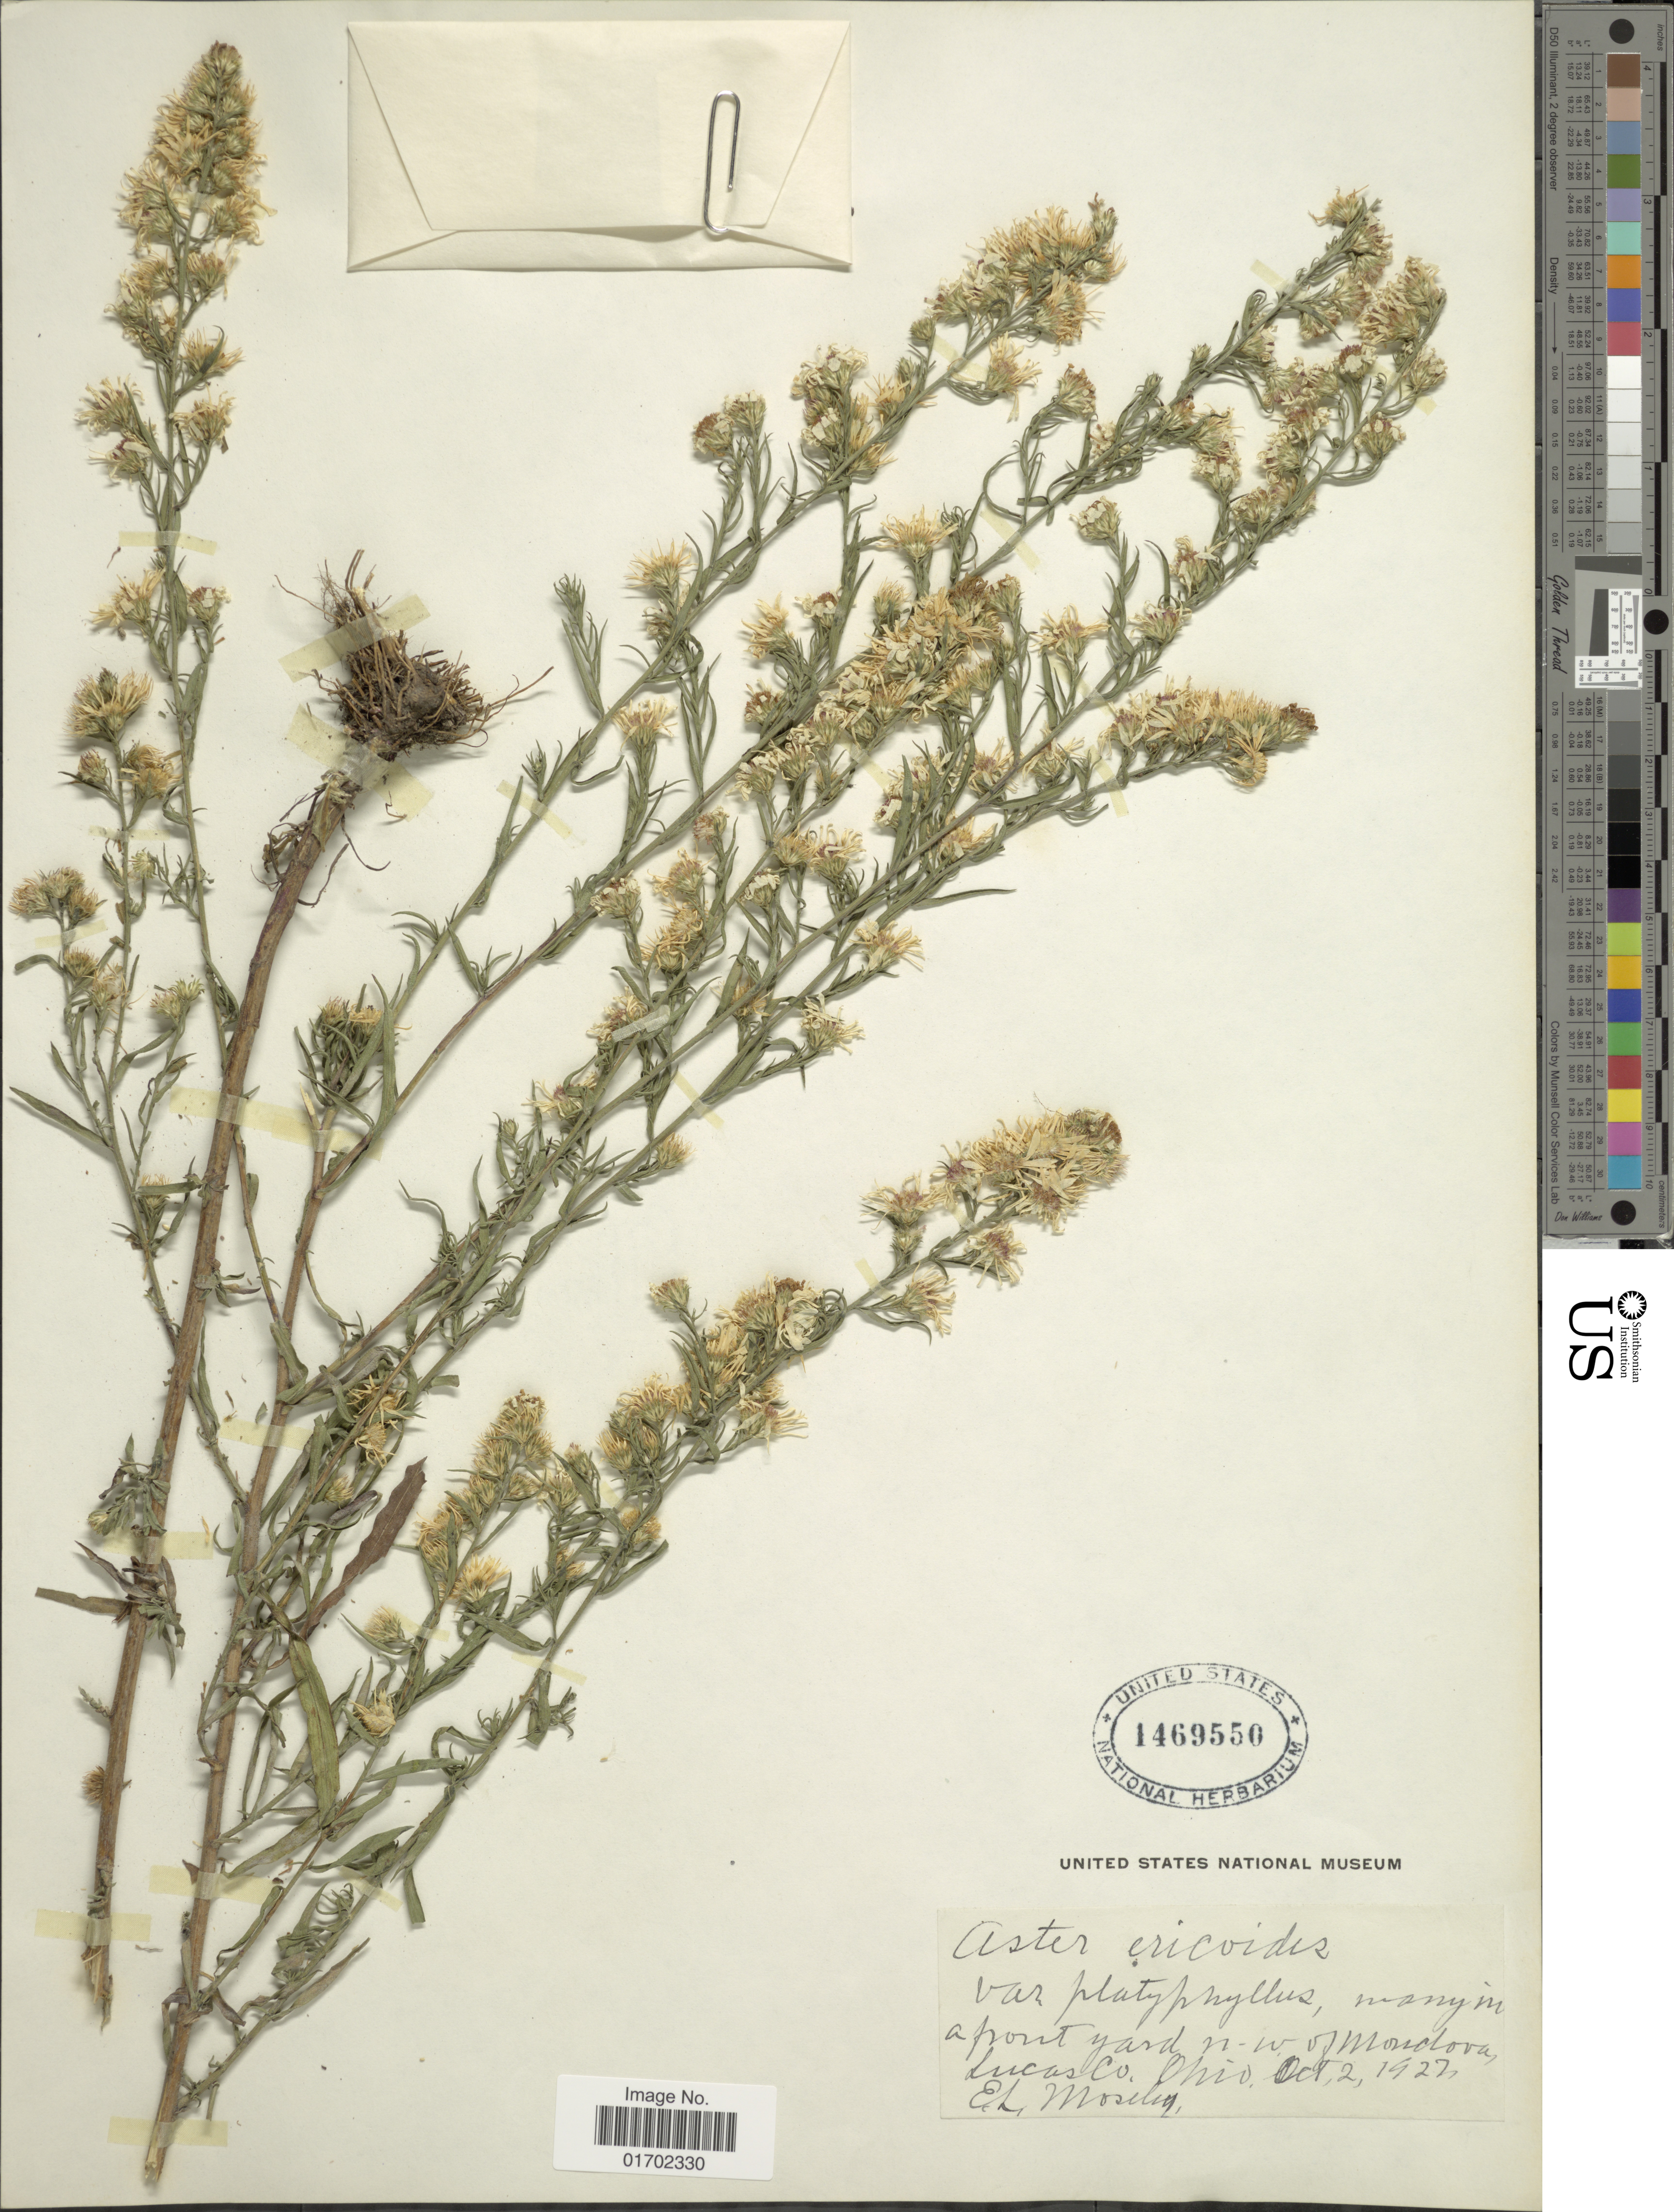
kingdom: Plantae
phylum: Tracheophyta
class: Magnoliopsida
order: Asterales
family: Asteraceae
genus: Symphyotrichum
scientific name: Symphyotrichum pilosum var. pilosum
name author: (Willd.) G.L. Nesom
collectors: E. Moseley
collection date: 1927-10-02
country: United States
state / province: Ohio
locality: Front yard n.w. of Mondova, Lucas Co.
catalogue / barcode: US 1469550